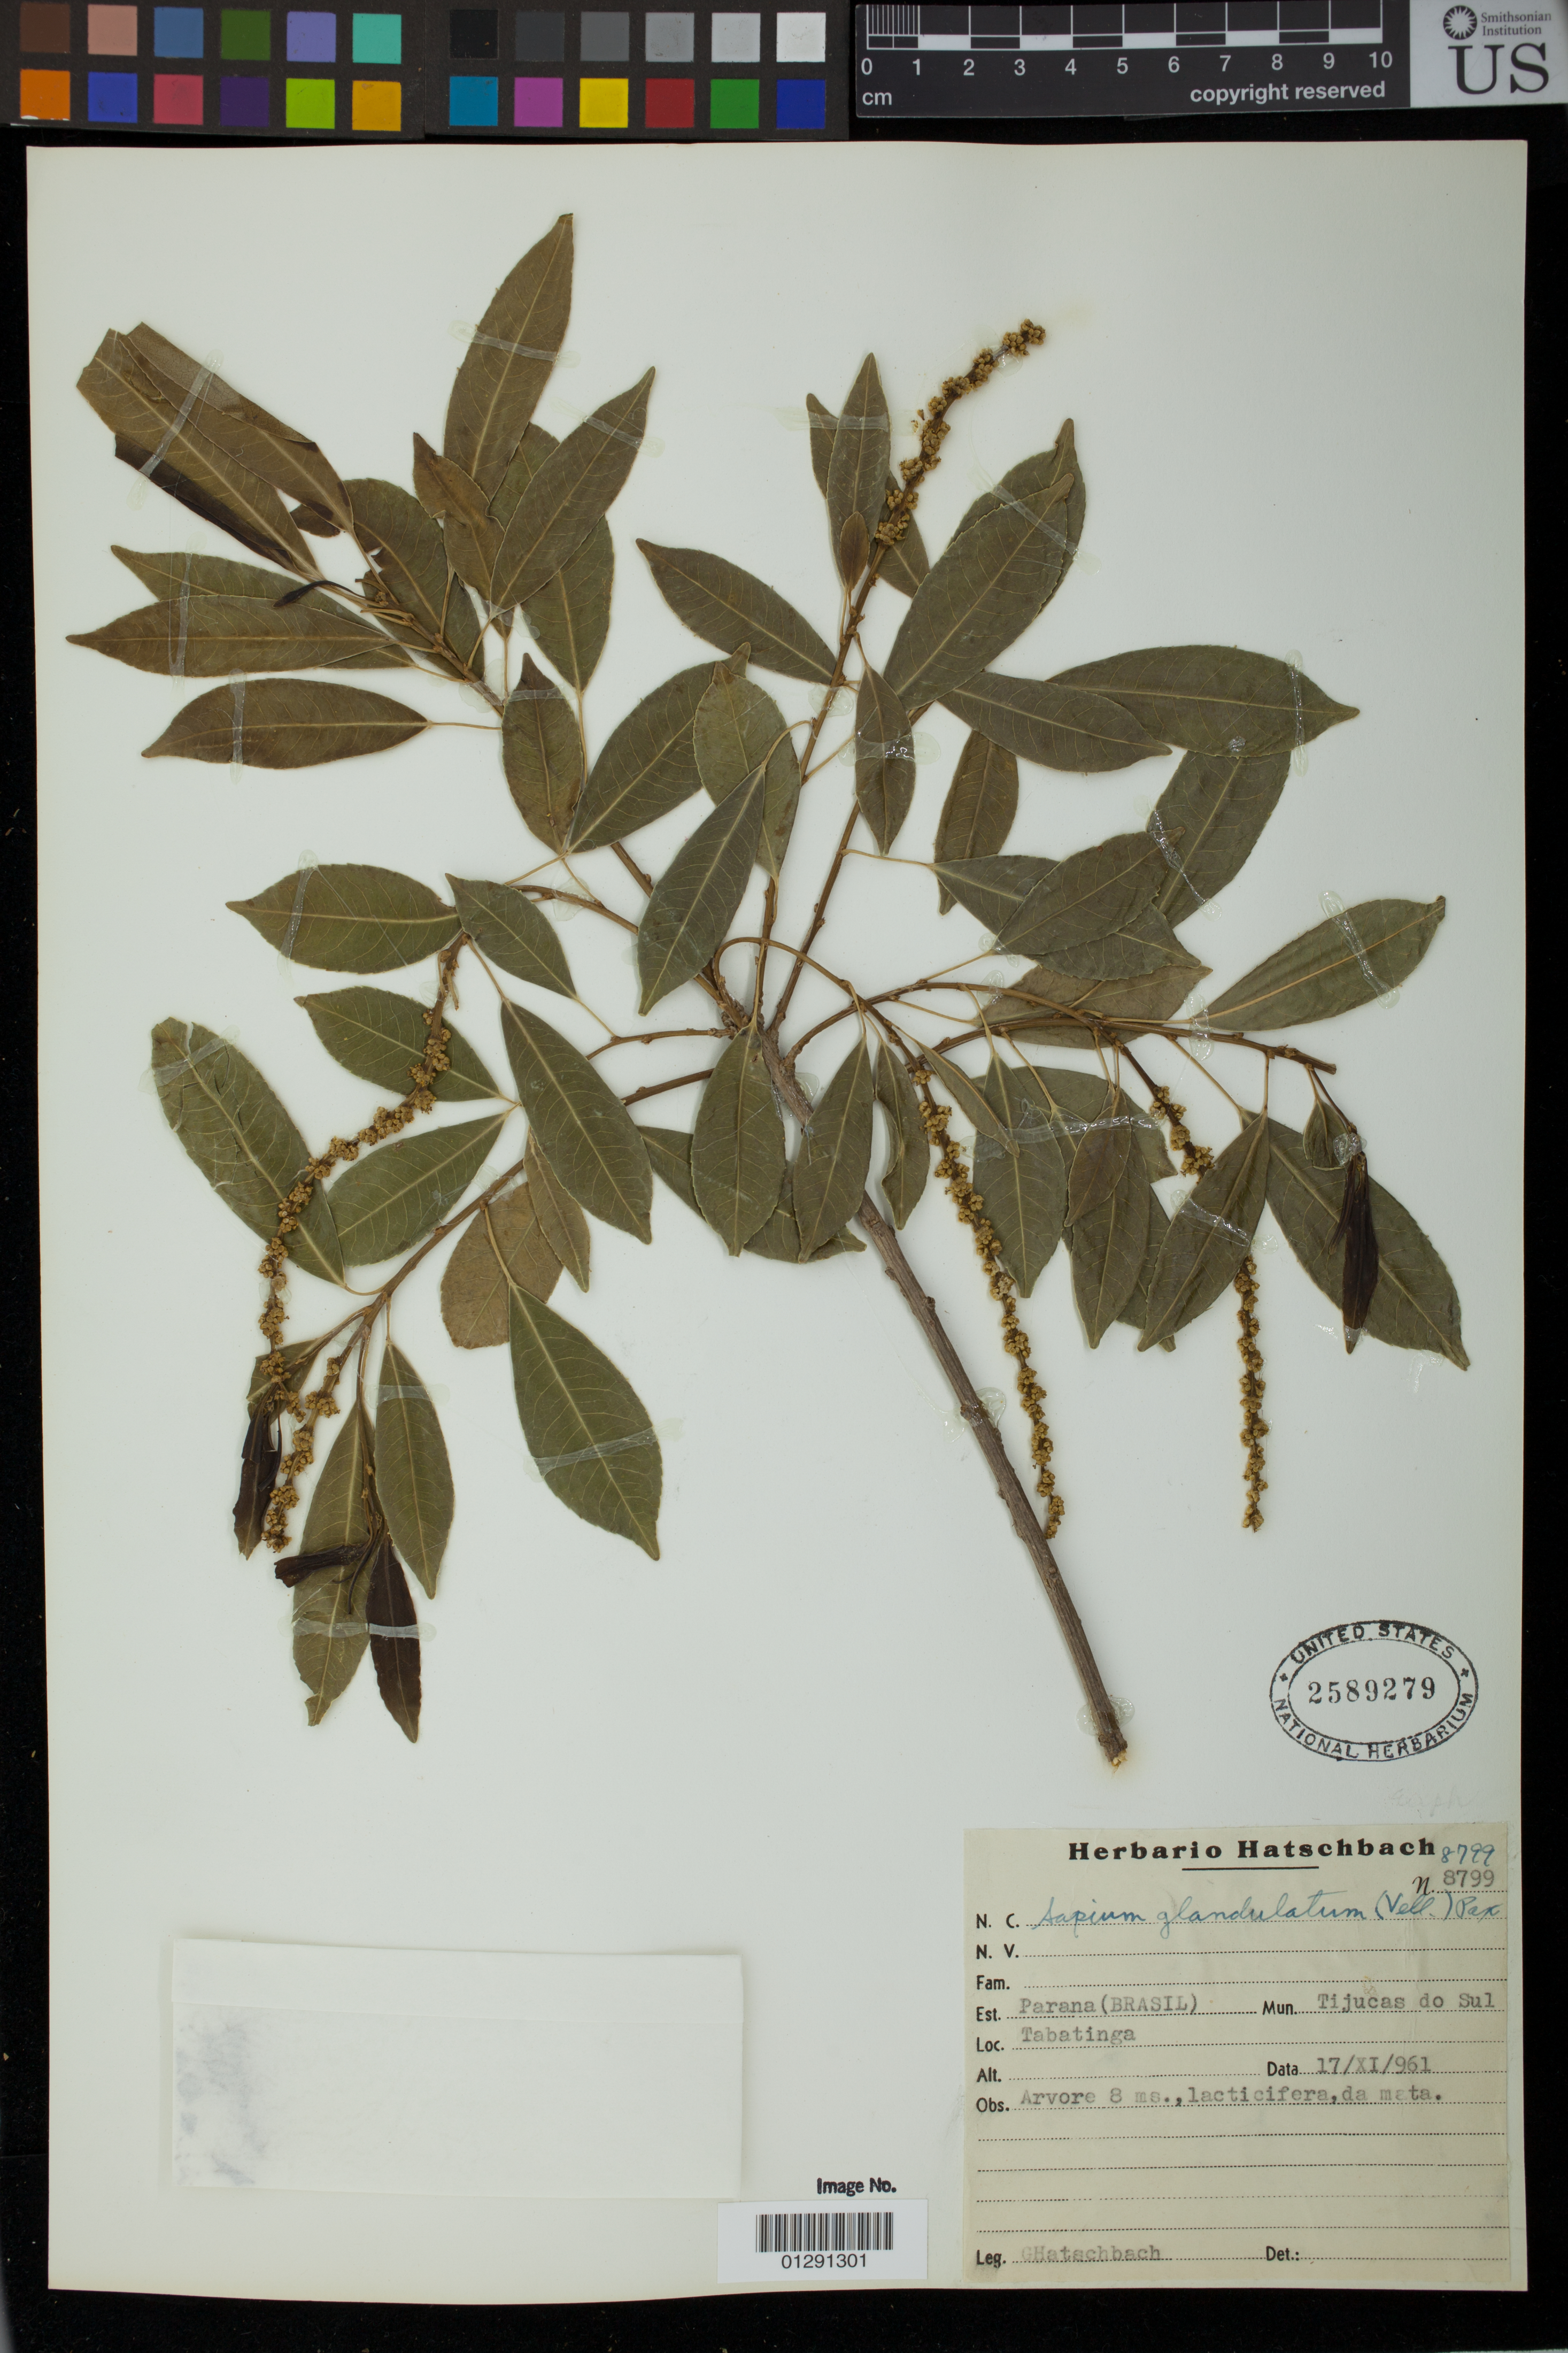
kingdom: Plantae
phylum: Tracheophyta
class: Magnoliopsida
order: Malpighiales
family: Euphorbiaceae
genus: Sapium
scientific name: Sapium glandulatum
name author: (Vell.) Pax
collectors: G. Hatschbach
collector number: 8799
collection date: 1961-11-17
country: Brazil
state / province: Parana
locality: Tijucas do Sul, Tabatinga.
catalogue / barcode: US 2589279